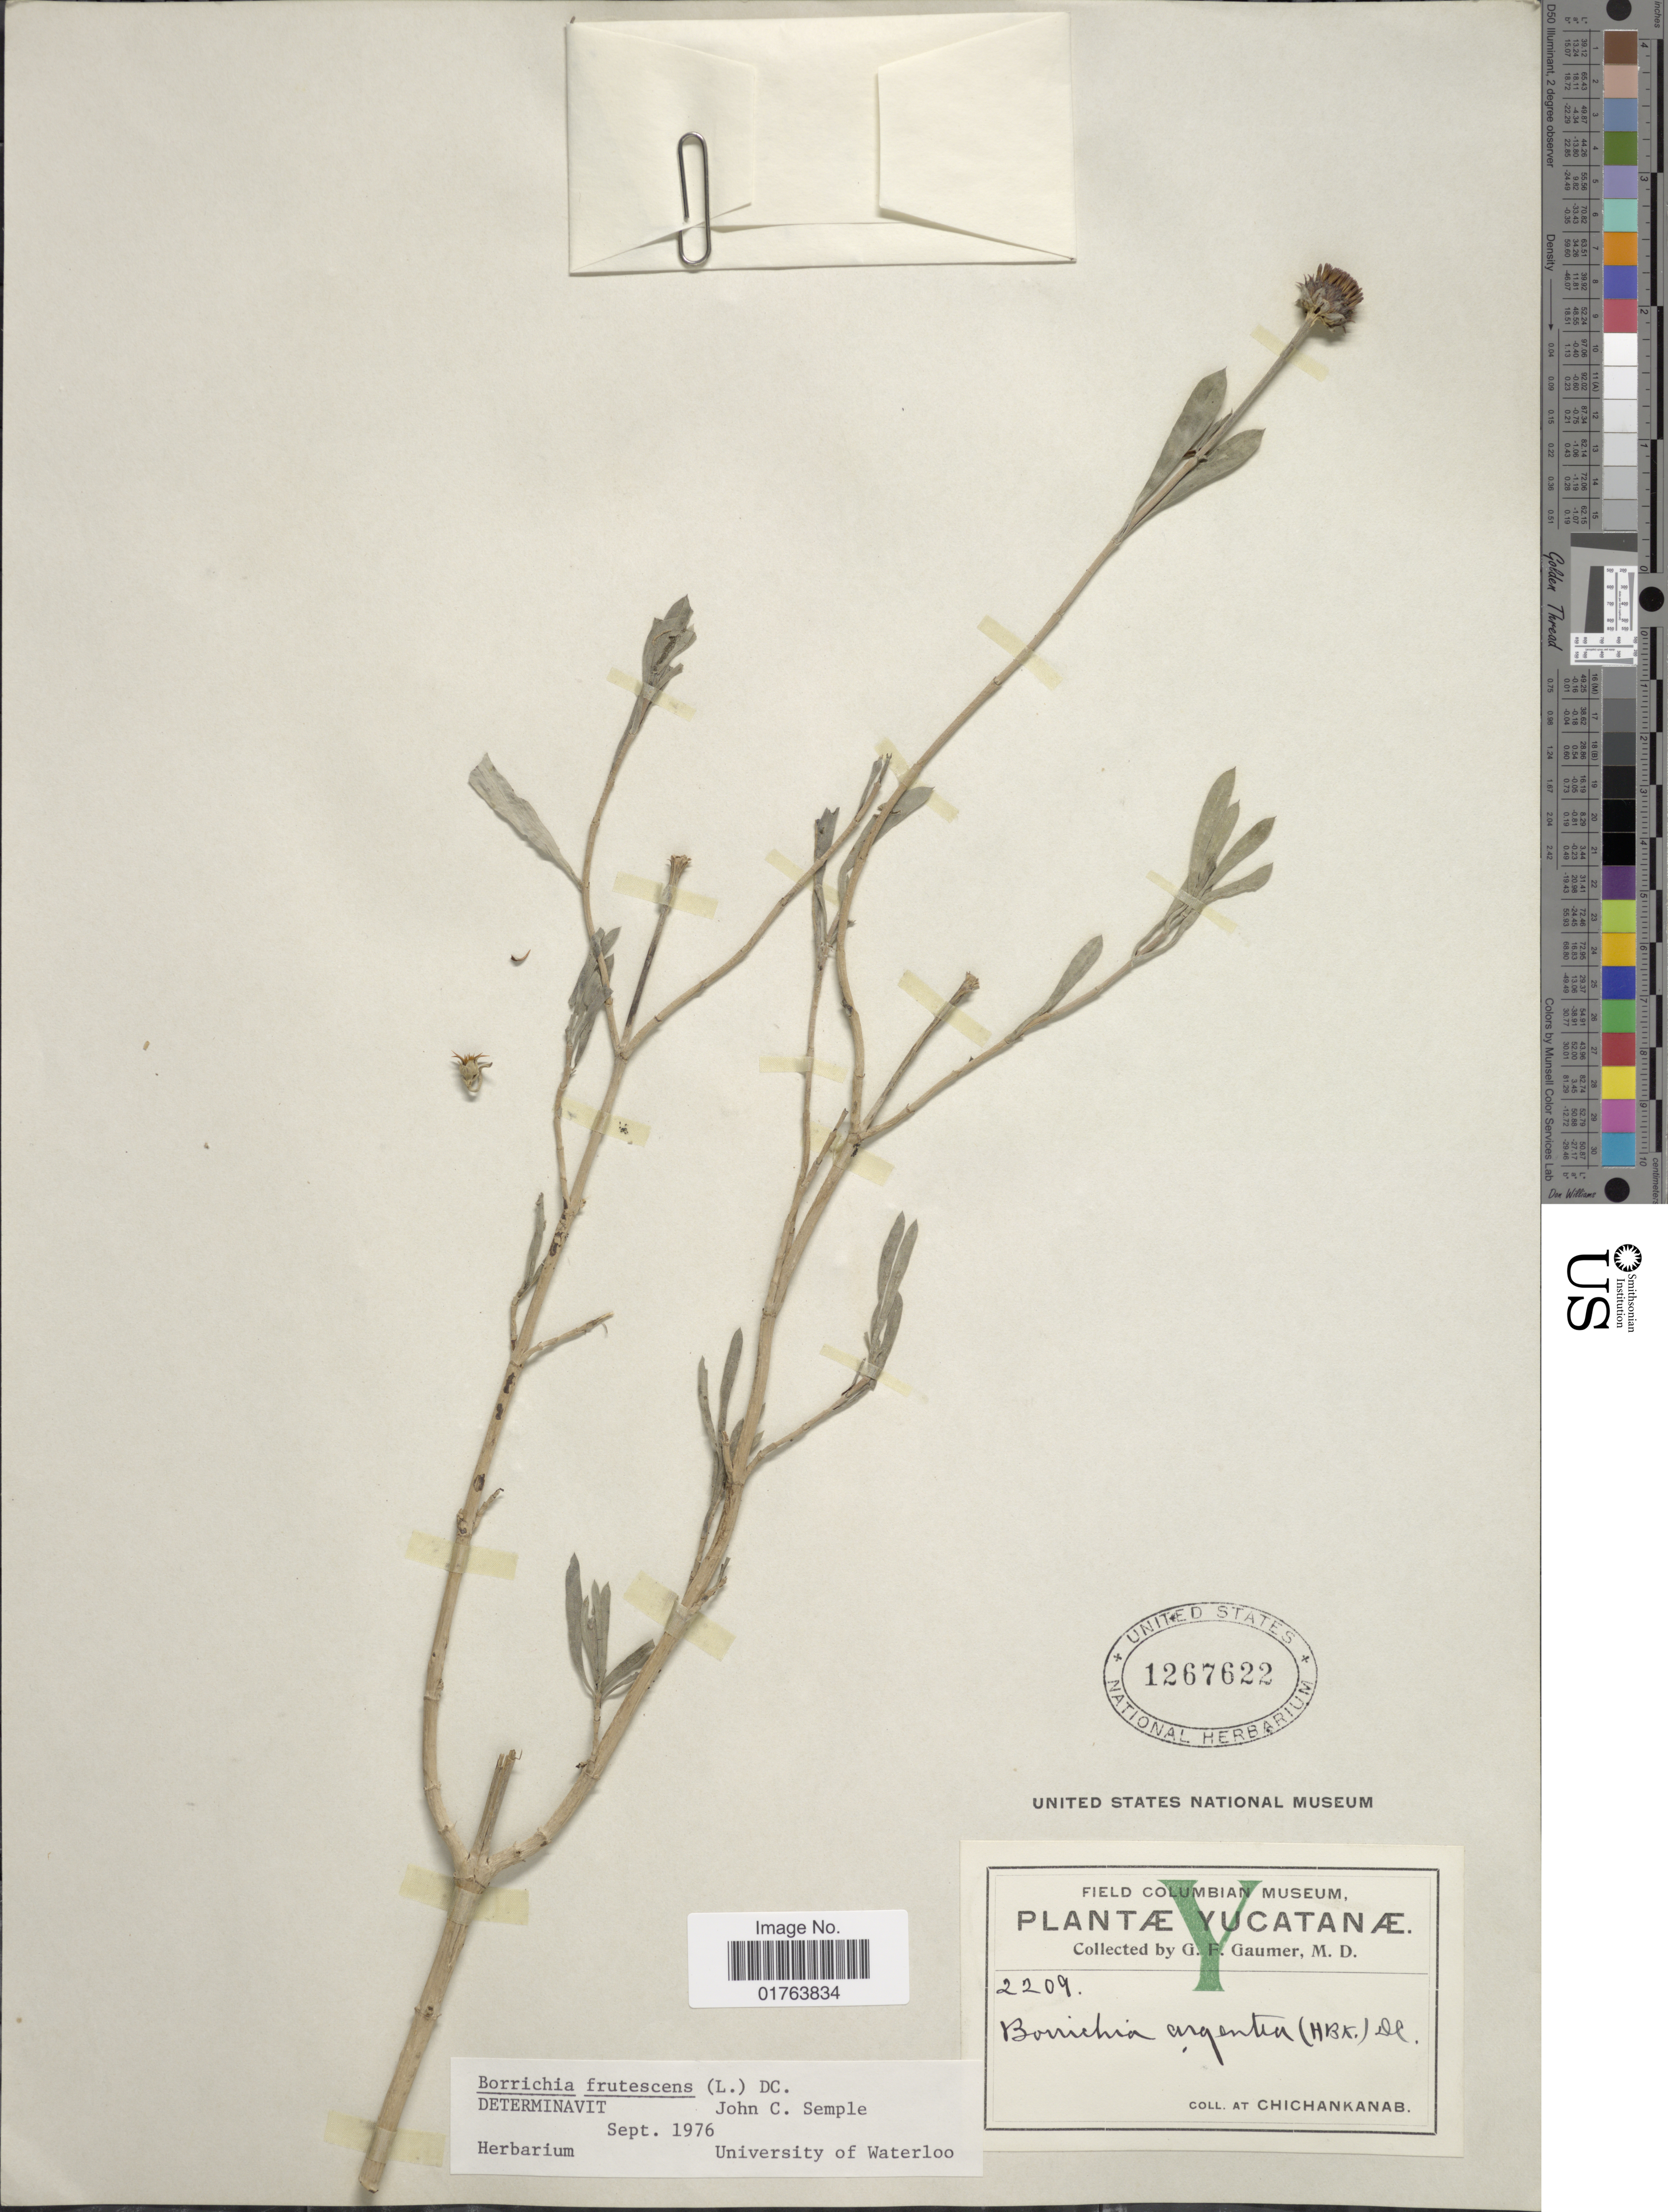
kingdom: Plantae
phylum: Tracheophyta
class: Magnoliopsida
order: Asterales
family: Asteraceae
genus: Borrichia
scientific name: Borrichia frutescens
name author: (L.) DC.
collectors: G. F. Gaumer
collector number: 2209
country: Mexico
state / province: Yucatán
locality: At Chichankanab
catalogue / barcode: US 1267622